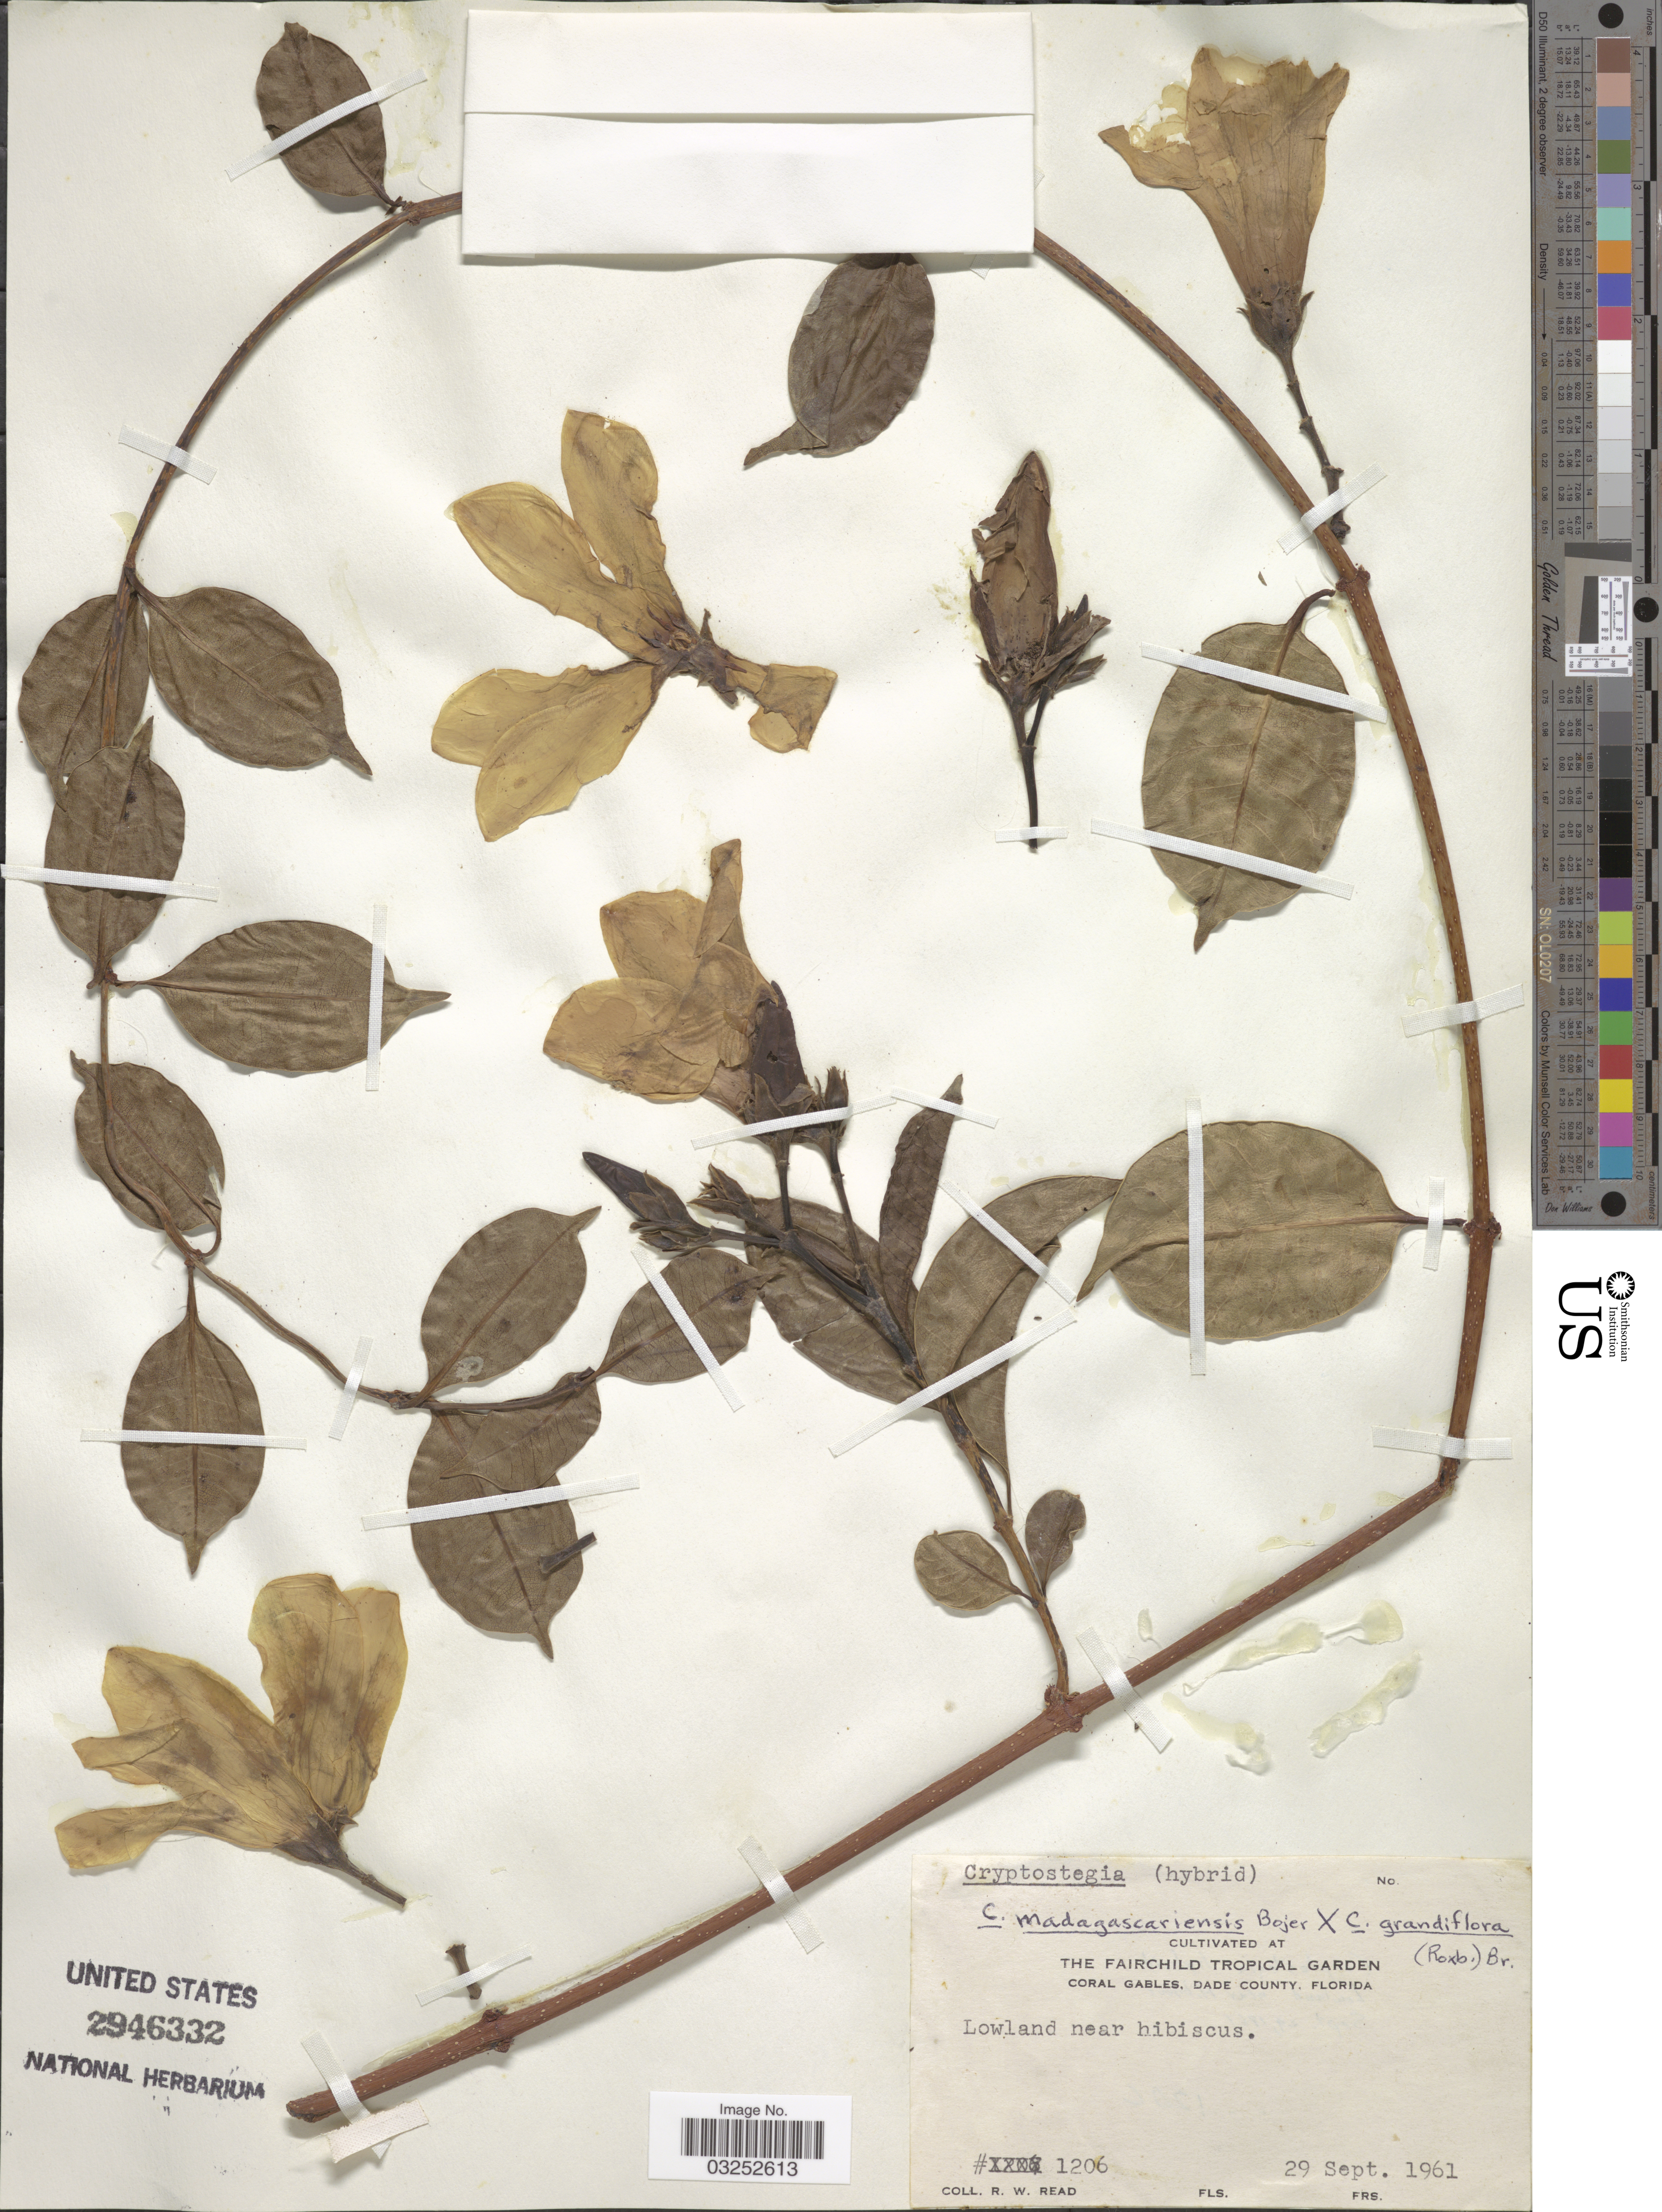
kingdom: Plantae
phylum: Tracheophyta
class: Magnoliopsida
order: Gentianales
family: Apocynaceae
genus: Cryptostegia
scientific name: Cryptostegia madagascariensis x C. grandiflora Roxb. ex R. Br.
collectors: R. W. Read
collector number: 1206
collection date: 1961-09-29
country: United States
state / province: Florida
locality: The Fairchild Tropical Garden, Coral Gables, Dade County, Florida.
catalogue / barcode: US 2946332